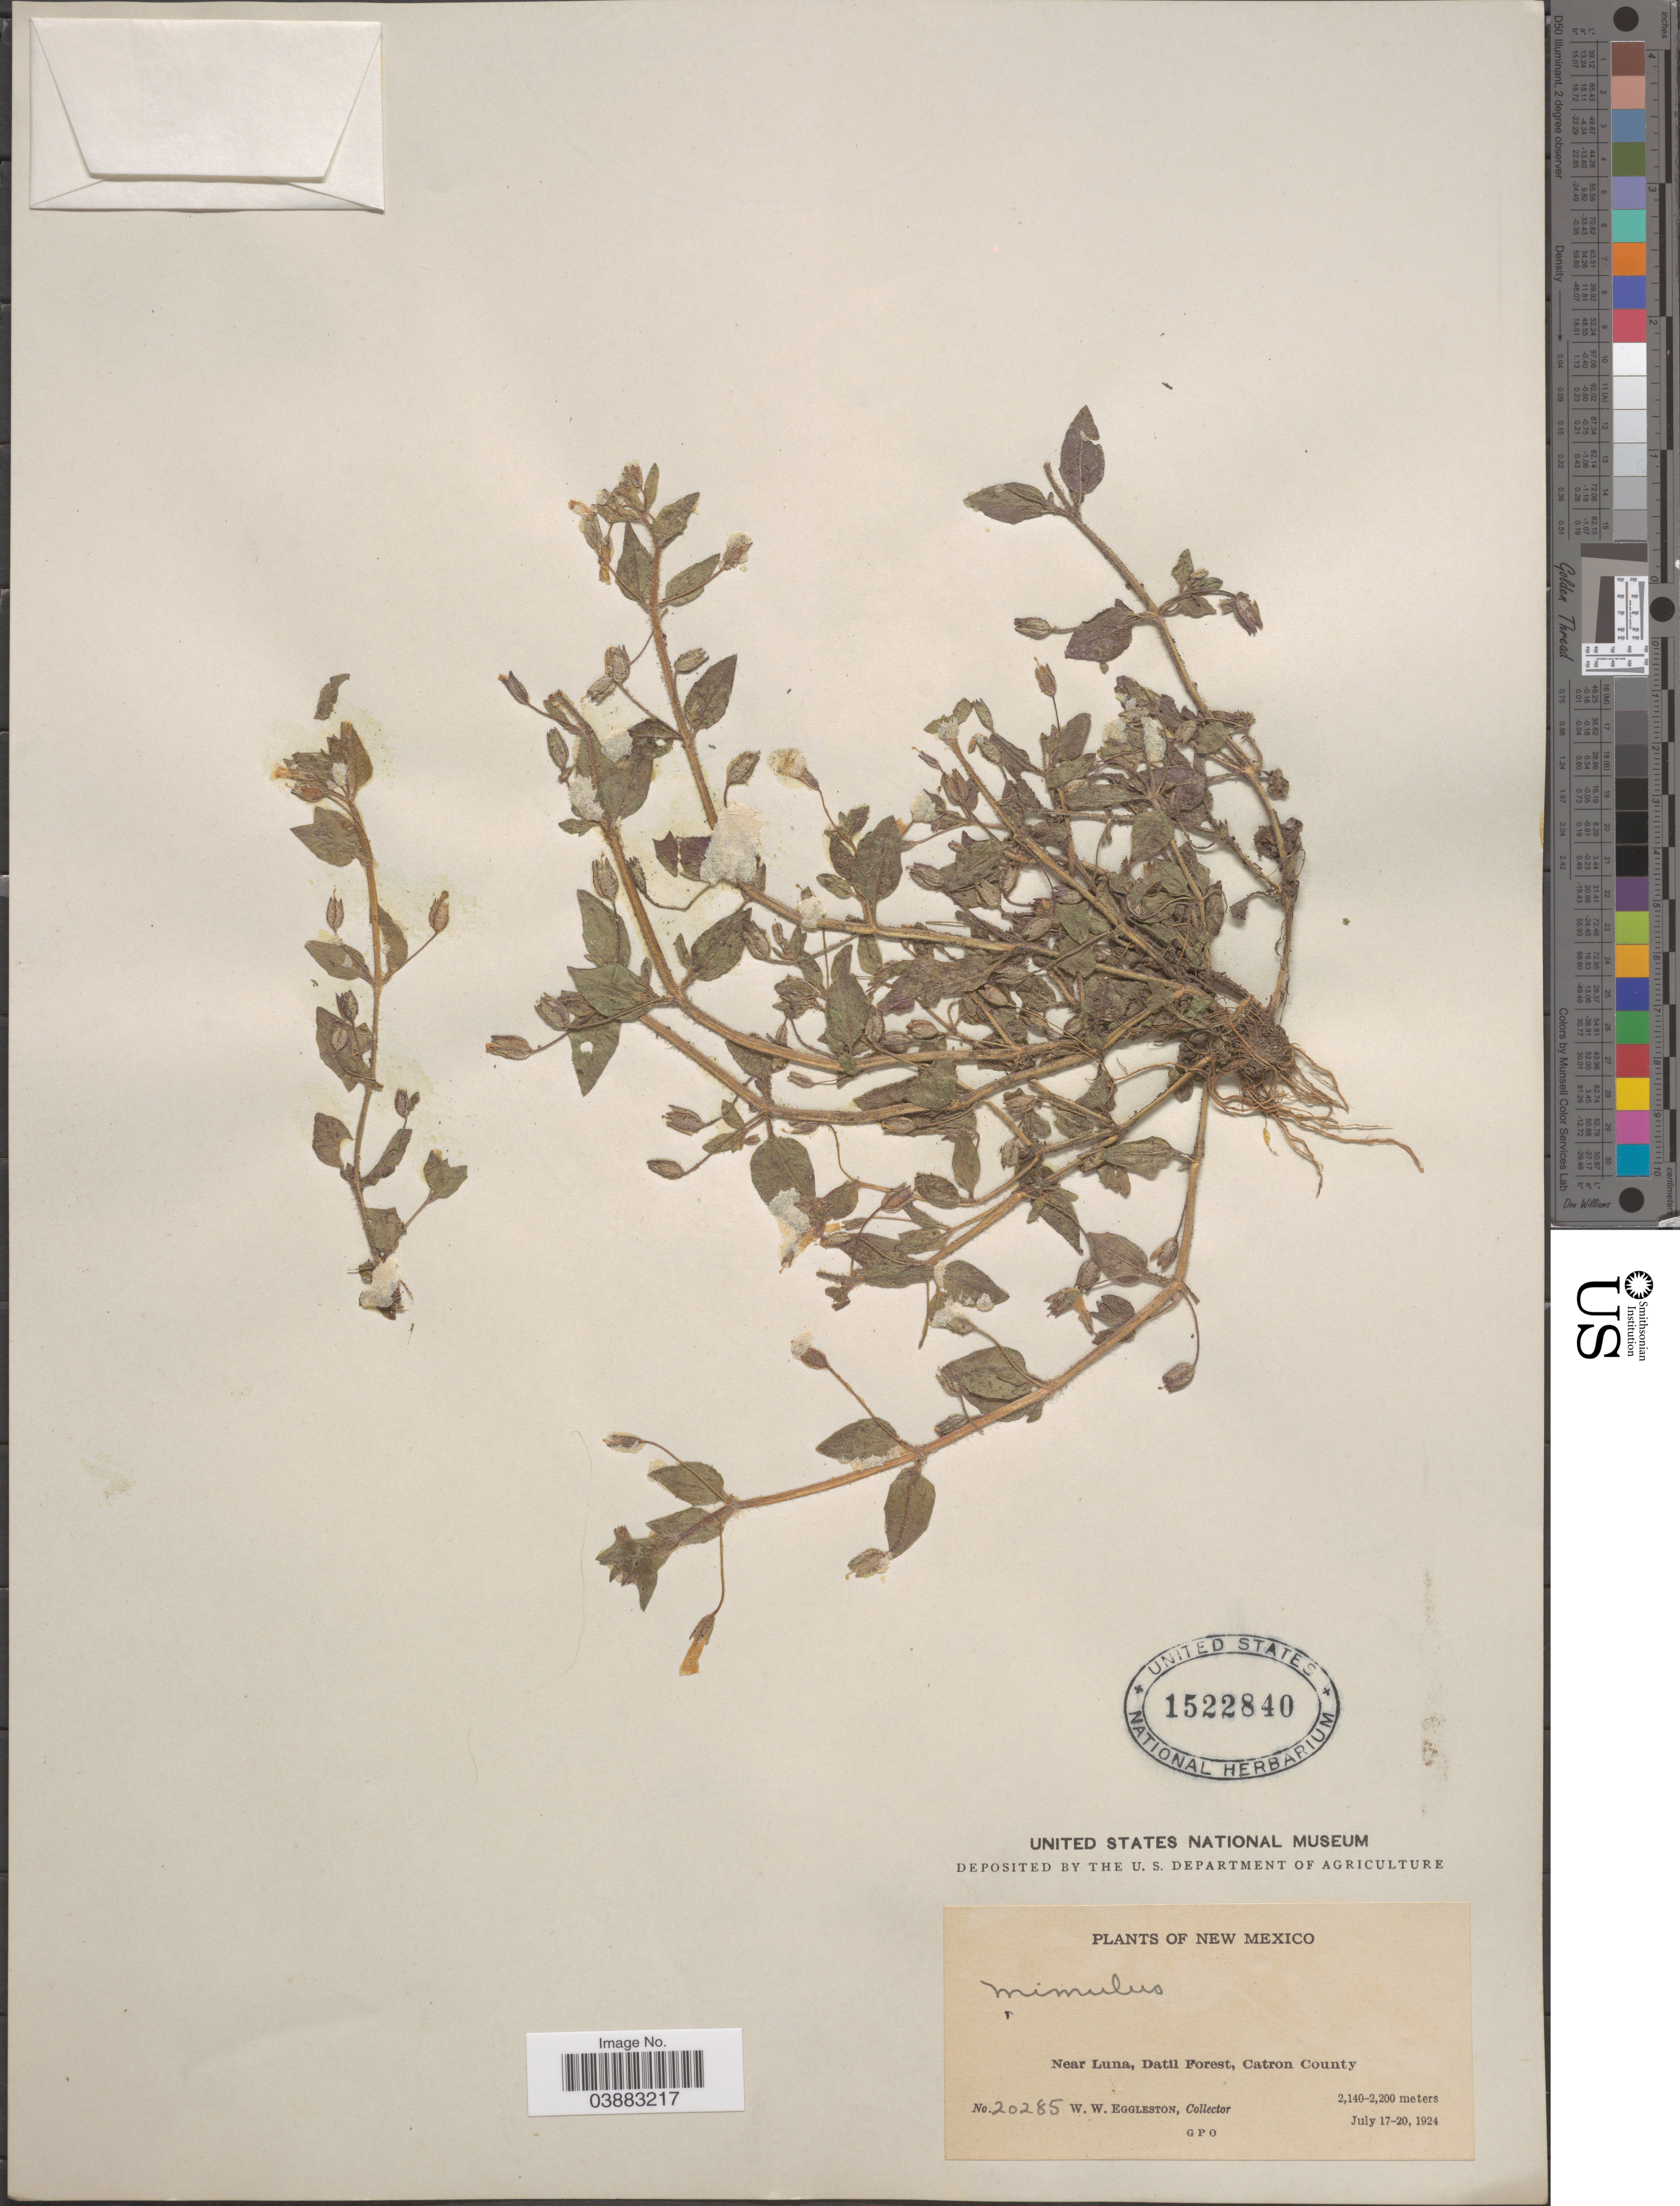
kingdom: Plantae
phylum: Tracheophyta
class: Magnoliopsida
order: Lamiales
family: Phrymaceae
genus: Mimulus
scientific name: Mimulus sp.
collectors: W. W. Eggleston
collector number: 20285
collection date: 1924-07-17/1924-07-20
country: United States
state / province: New Mexico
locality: Near Luna, Datil Forest, Catron County.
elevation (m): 2140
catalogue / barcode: US 1522840